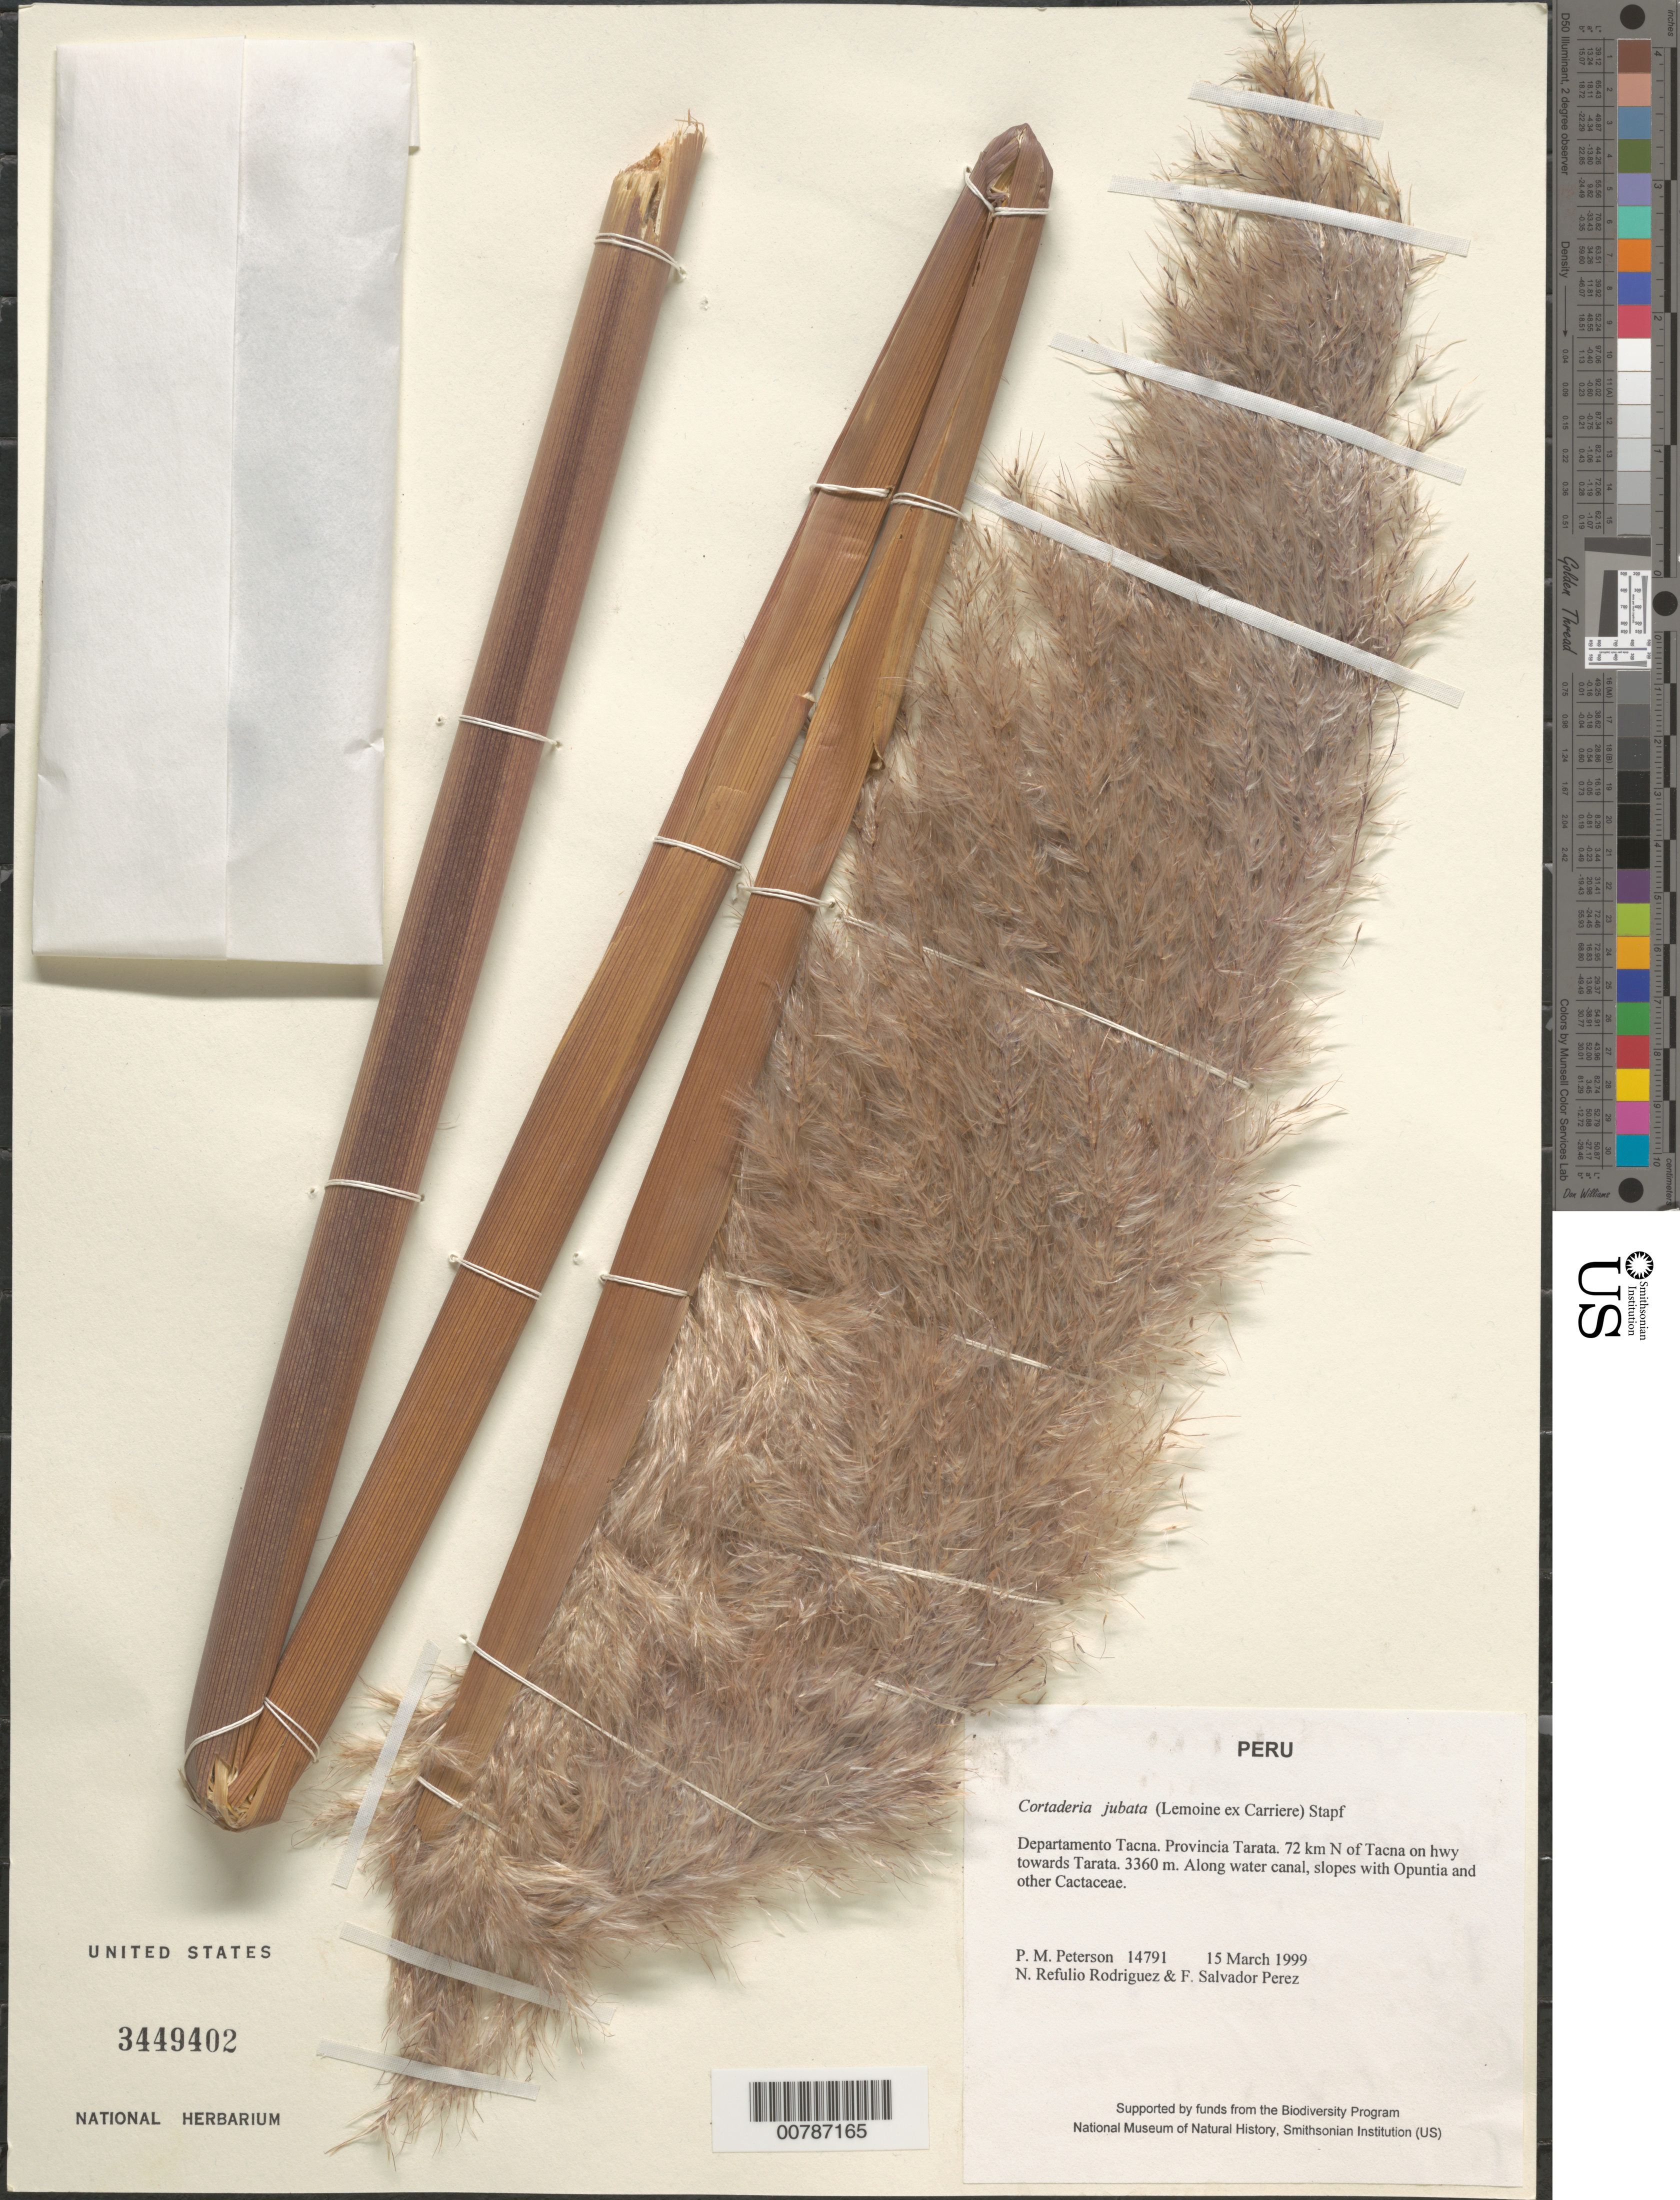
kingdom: Plantae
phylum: Tracheophyta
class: Liliopsida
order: Poales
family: Poaceae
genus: Cortaderia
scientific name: Cortaderia jubata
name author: (Lemoine) Stapf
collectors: P. M. Peterson, N. Refulio-Rodríguez & F. Salvador Perez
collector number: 14791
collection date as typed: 15 Mar 1999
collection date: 1999-03-15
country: Peru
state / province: Tacna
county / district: Tarata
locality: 72 km N of Tacna on hwy towards Tarata.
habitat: Along water canal, slopes with Opuntia and other Cactaceae.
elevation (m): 3360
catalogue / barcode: US 3449402